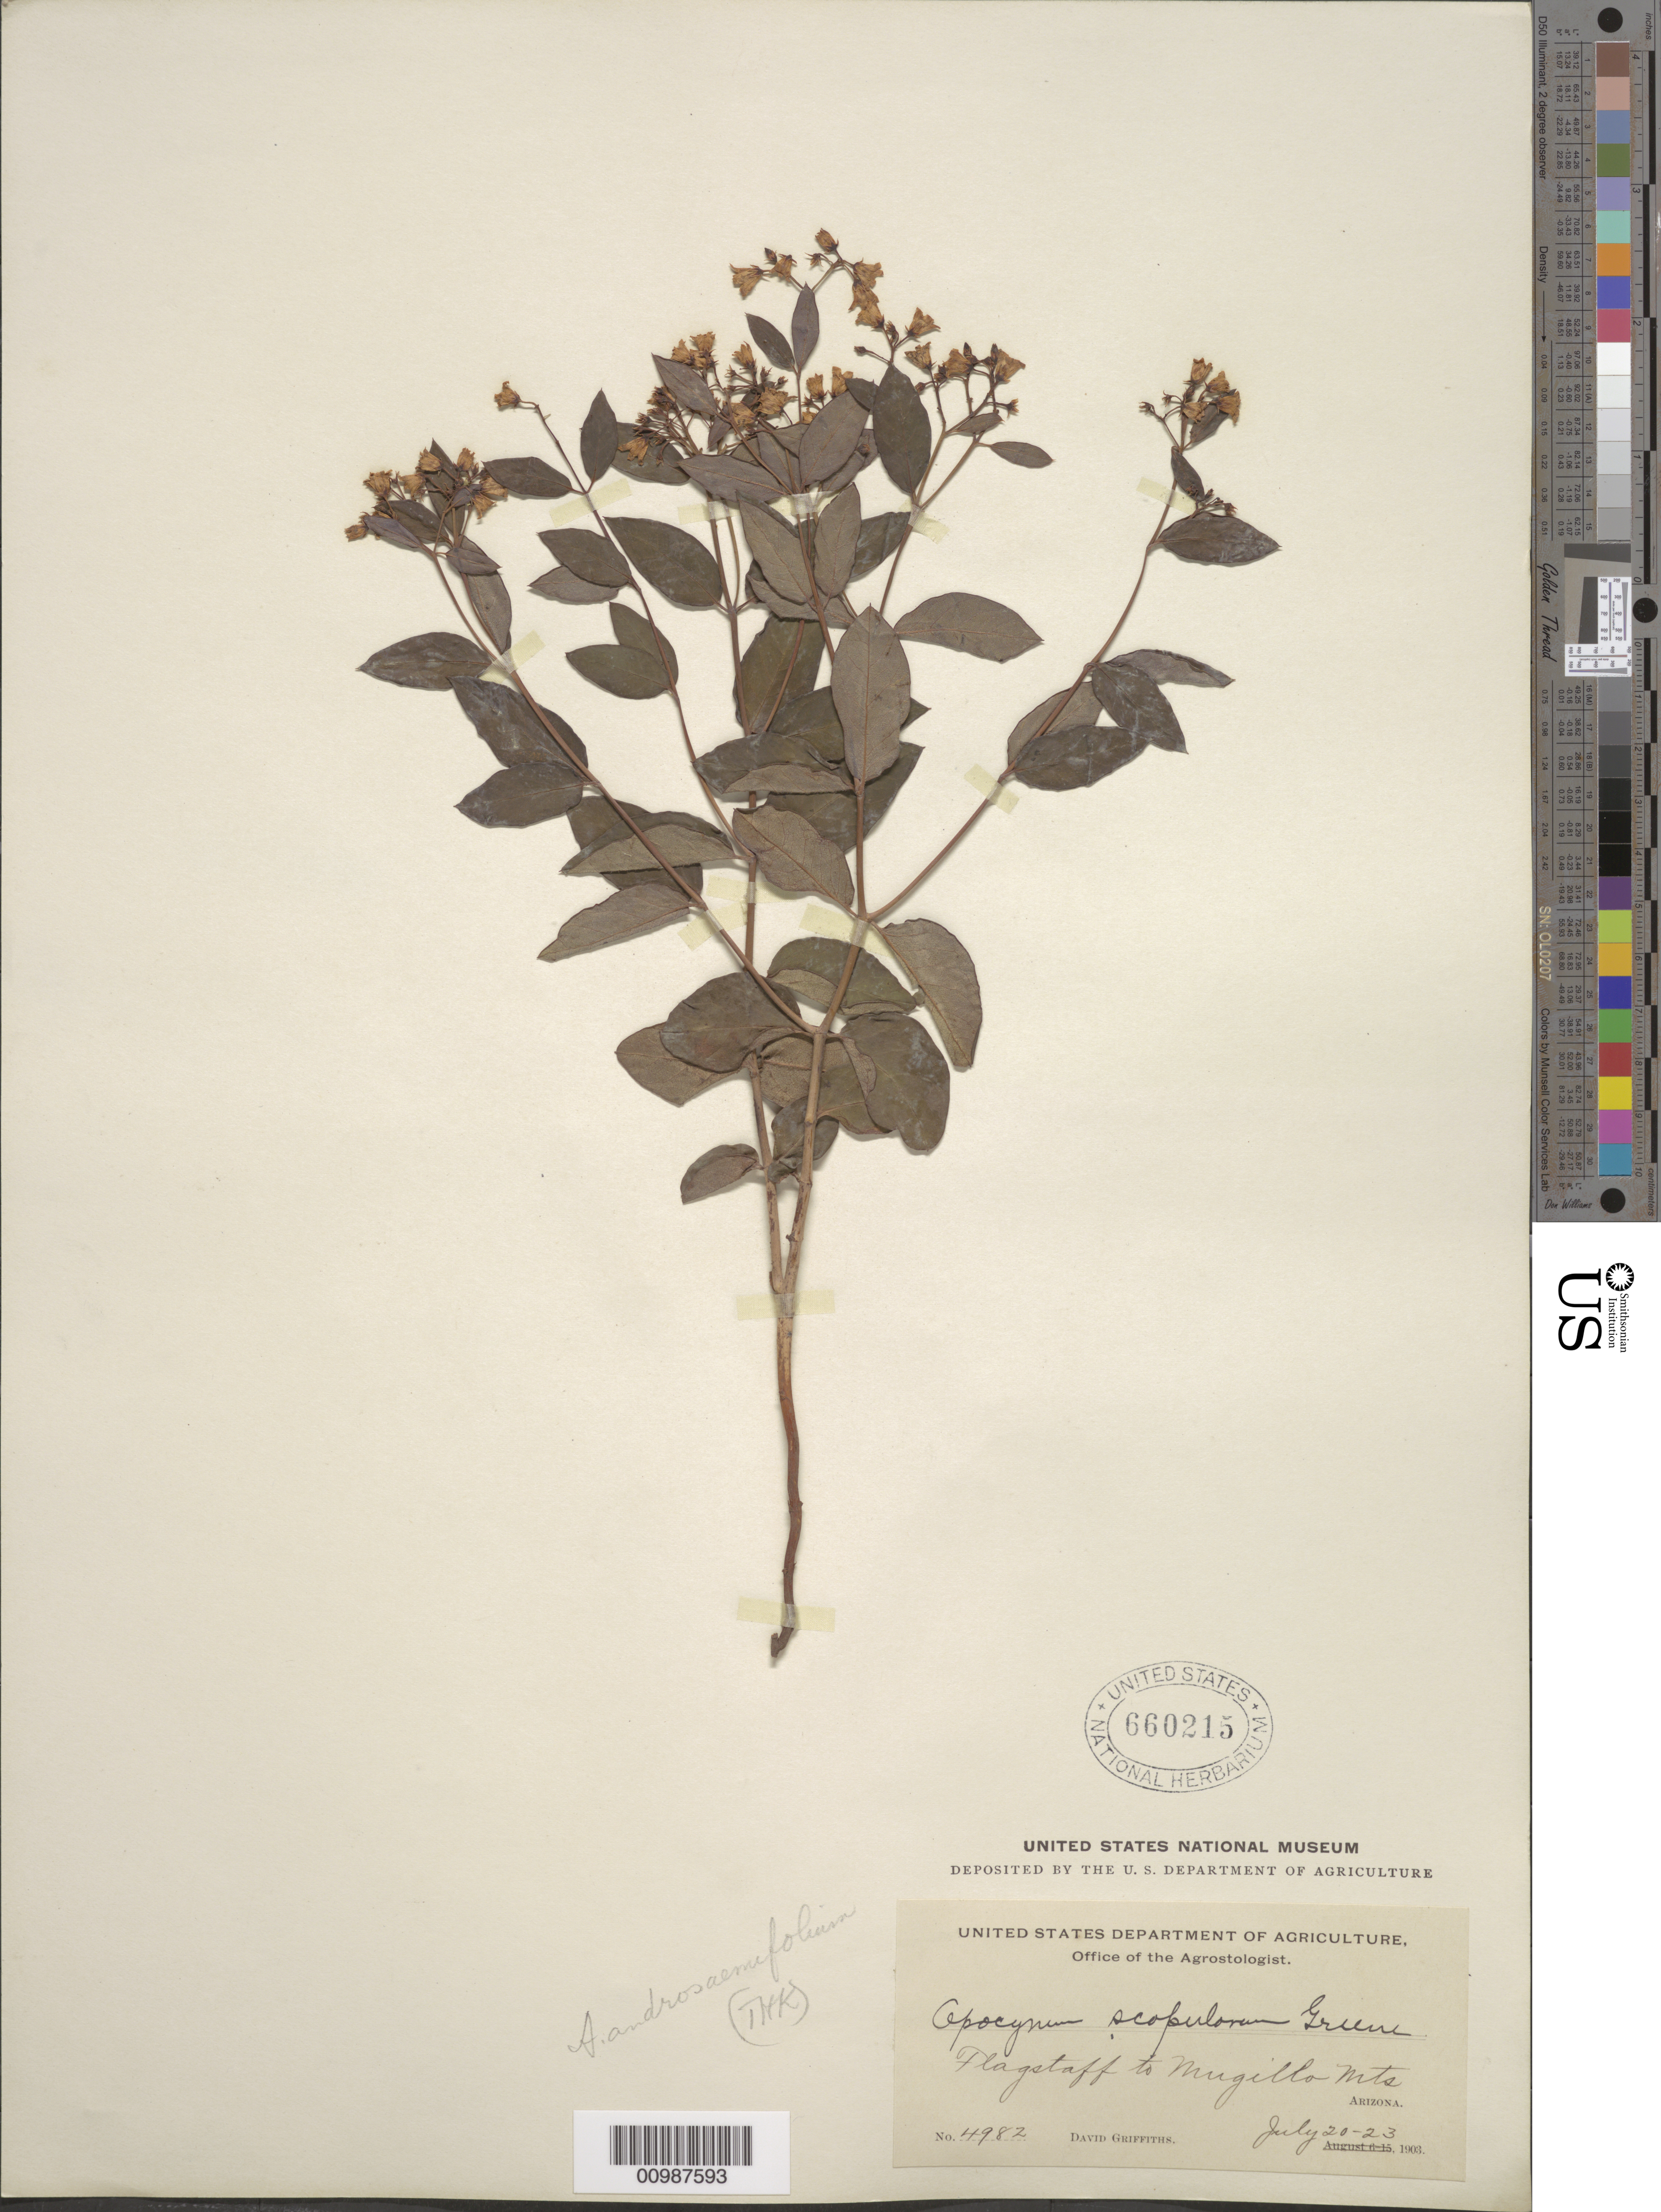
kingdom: Plantae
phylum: Tracheophyta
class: Magnoliopsida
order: Gentianales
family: Apocynaceae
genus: Apocynum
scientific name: Apocynum androsaemifolium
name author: L.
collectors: D. Griffiths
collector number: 4982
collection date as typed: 20 Jul 1903 to 23 Jul 1903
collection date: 1903-07-20/1903-07-23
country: United States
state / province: Arizona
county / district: Coconino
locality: Flagstaff to Mugillo Mountains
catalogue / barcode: US 660215